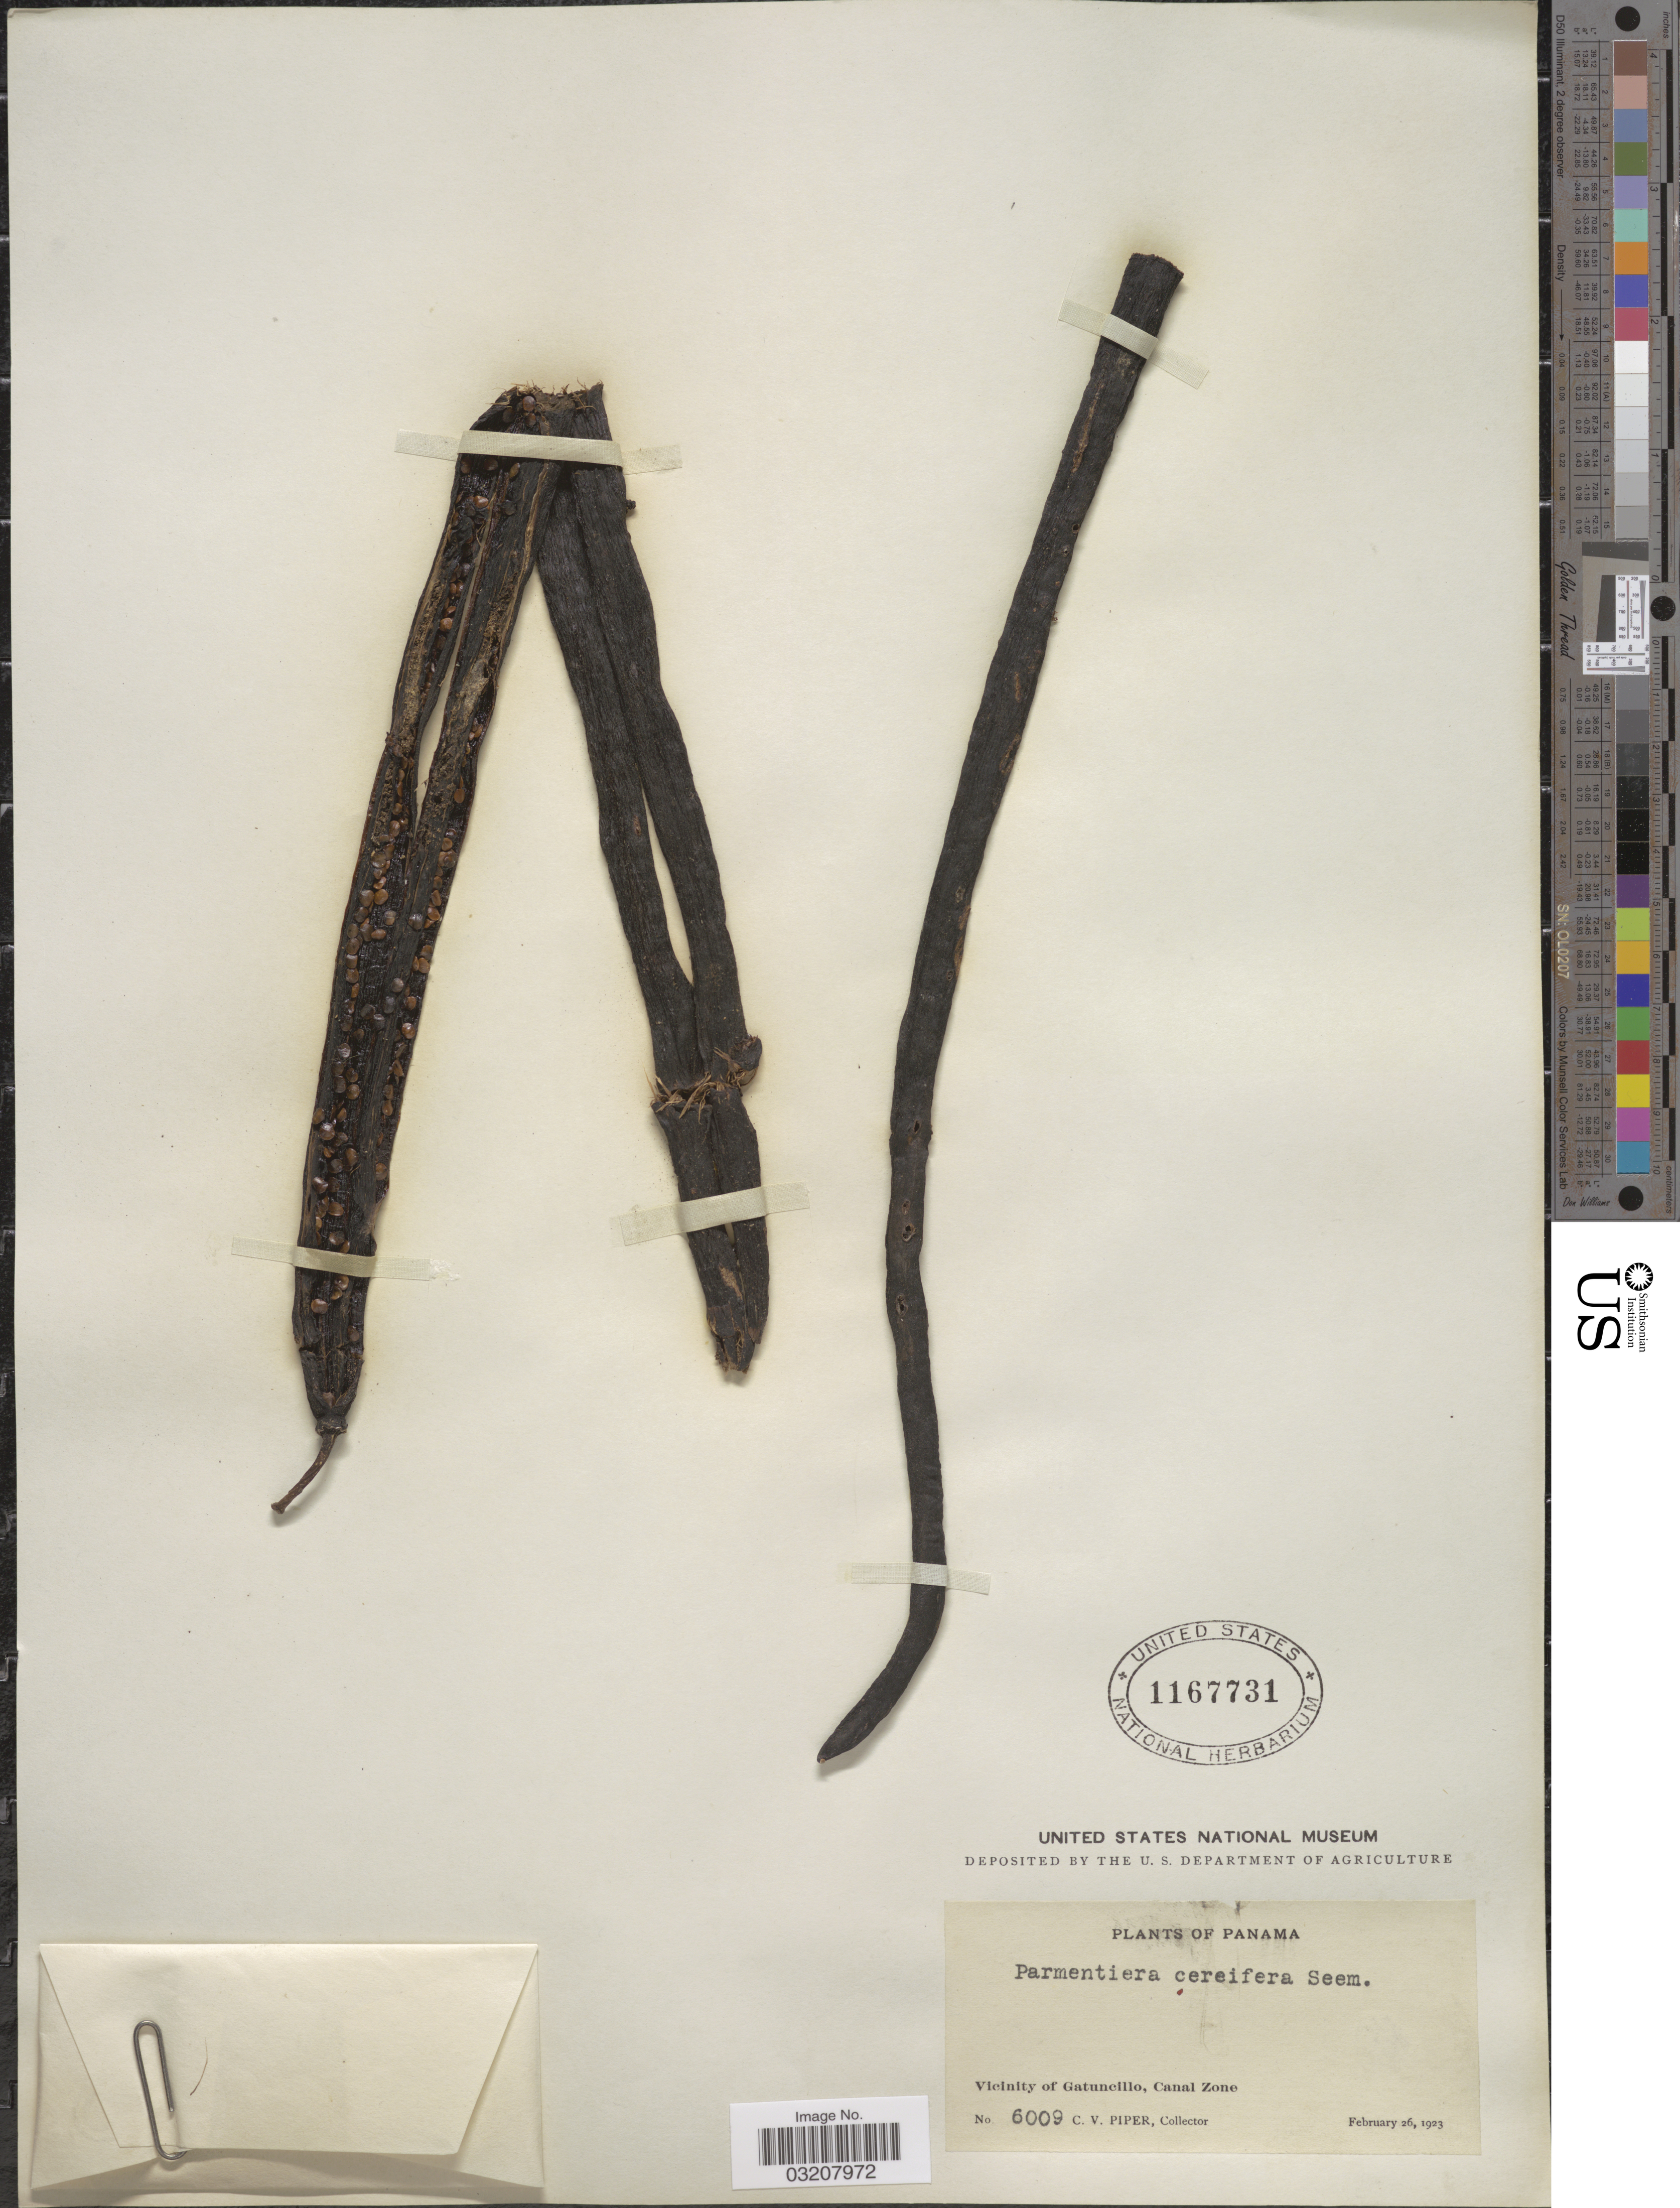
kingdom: Plantae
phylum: Tracheophyta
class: Magnoliopsida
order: Lamiales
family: Bignoniaceae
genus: Parmentiera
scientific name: Parmentiera cereifera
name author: Seem.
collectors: C. V. Piper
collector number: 6009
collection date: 1923-02-26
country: Panama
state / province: Colón / Panamá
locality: Vicinity of Gatuncillo, Canal Zone.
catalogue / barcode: US 1167731